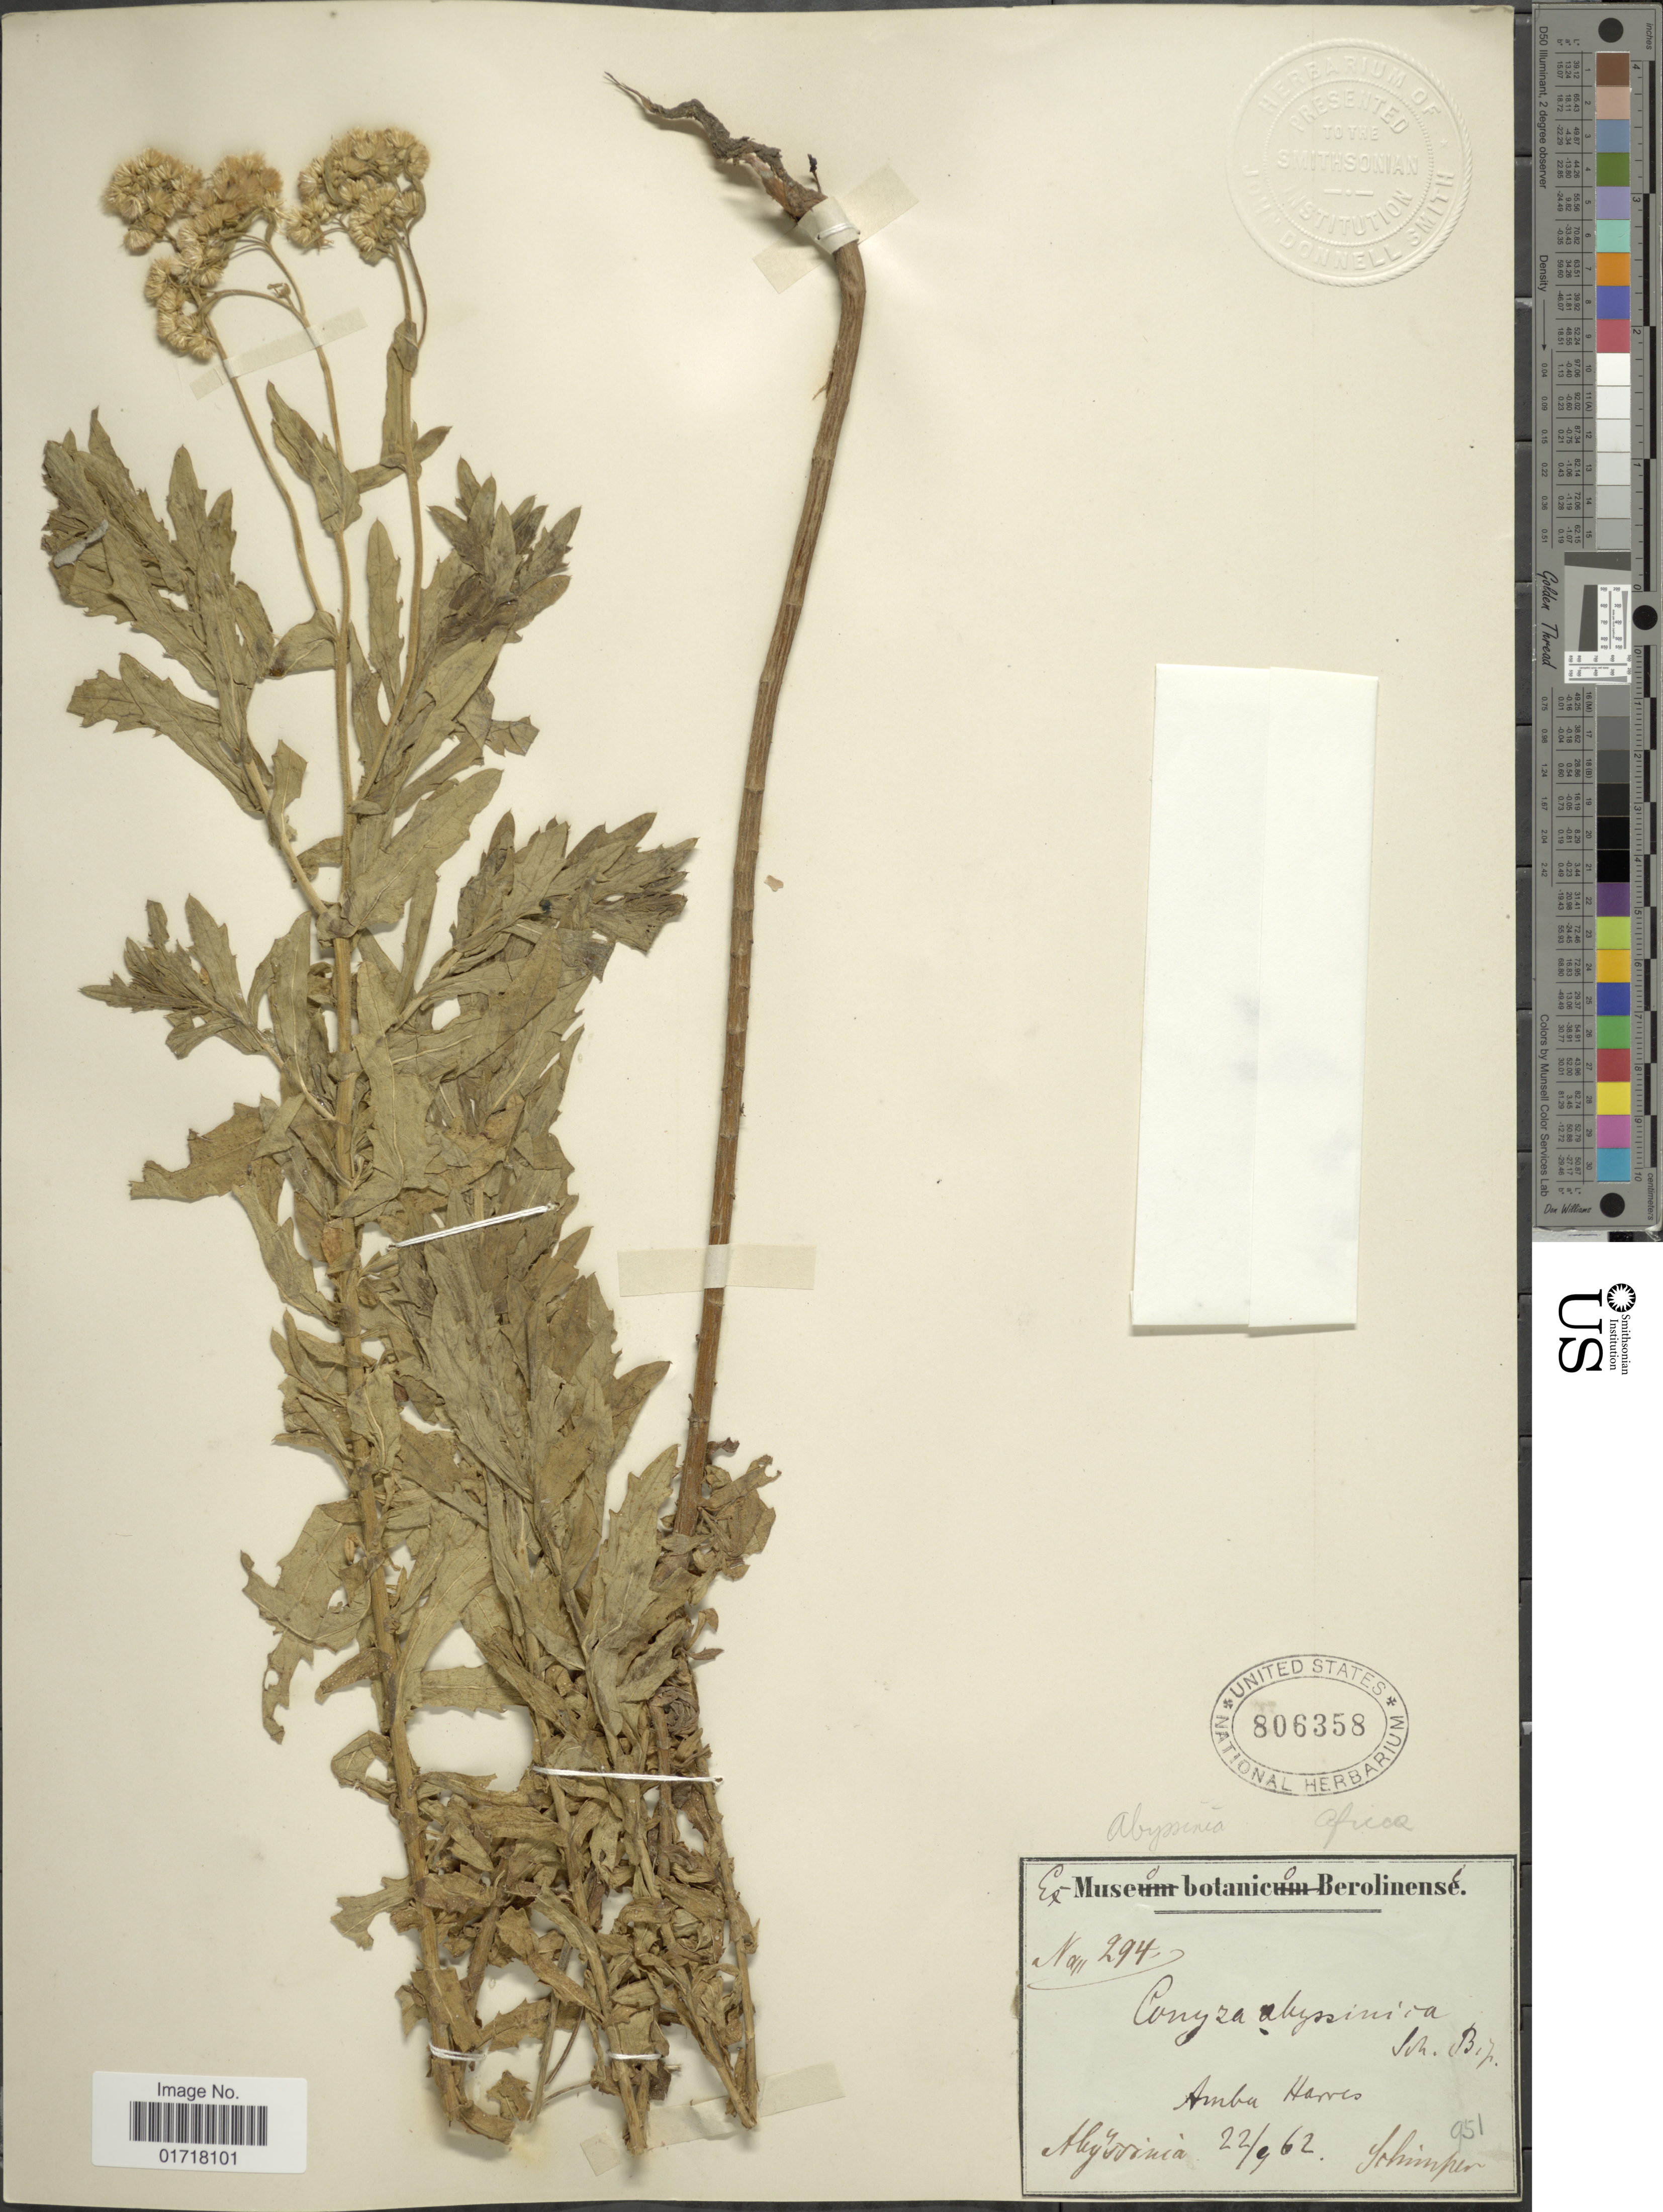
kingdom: Plantae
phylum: Tracheophyta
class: Magnoliopsida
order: Asterales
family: Asteraceae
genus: Conyza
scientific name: Conyza abyssinica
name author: (Sch. Bip. ex) A. Rich.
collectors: -. Schimper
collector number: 294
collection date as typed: Transcribed d/m/y: 22/9/62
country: Ethiopia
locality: Amba Harves, Aleyvinia [interpreted]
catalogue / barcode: US 806358